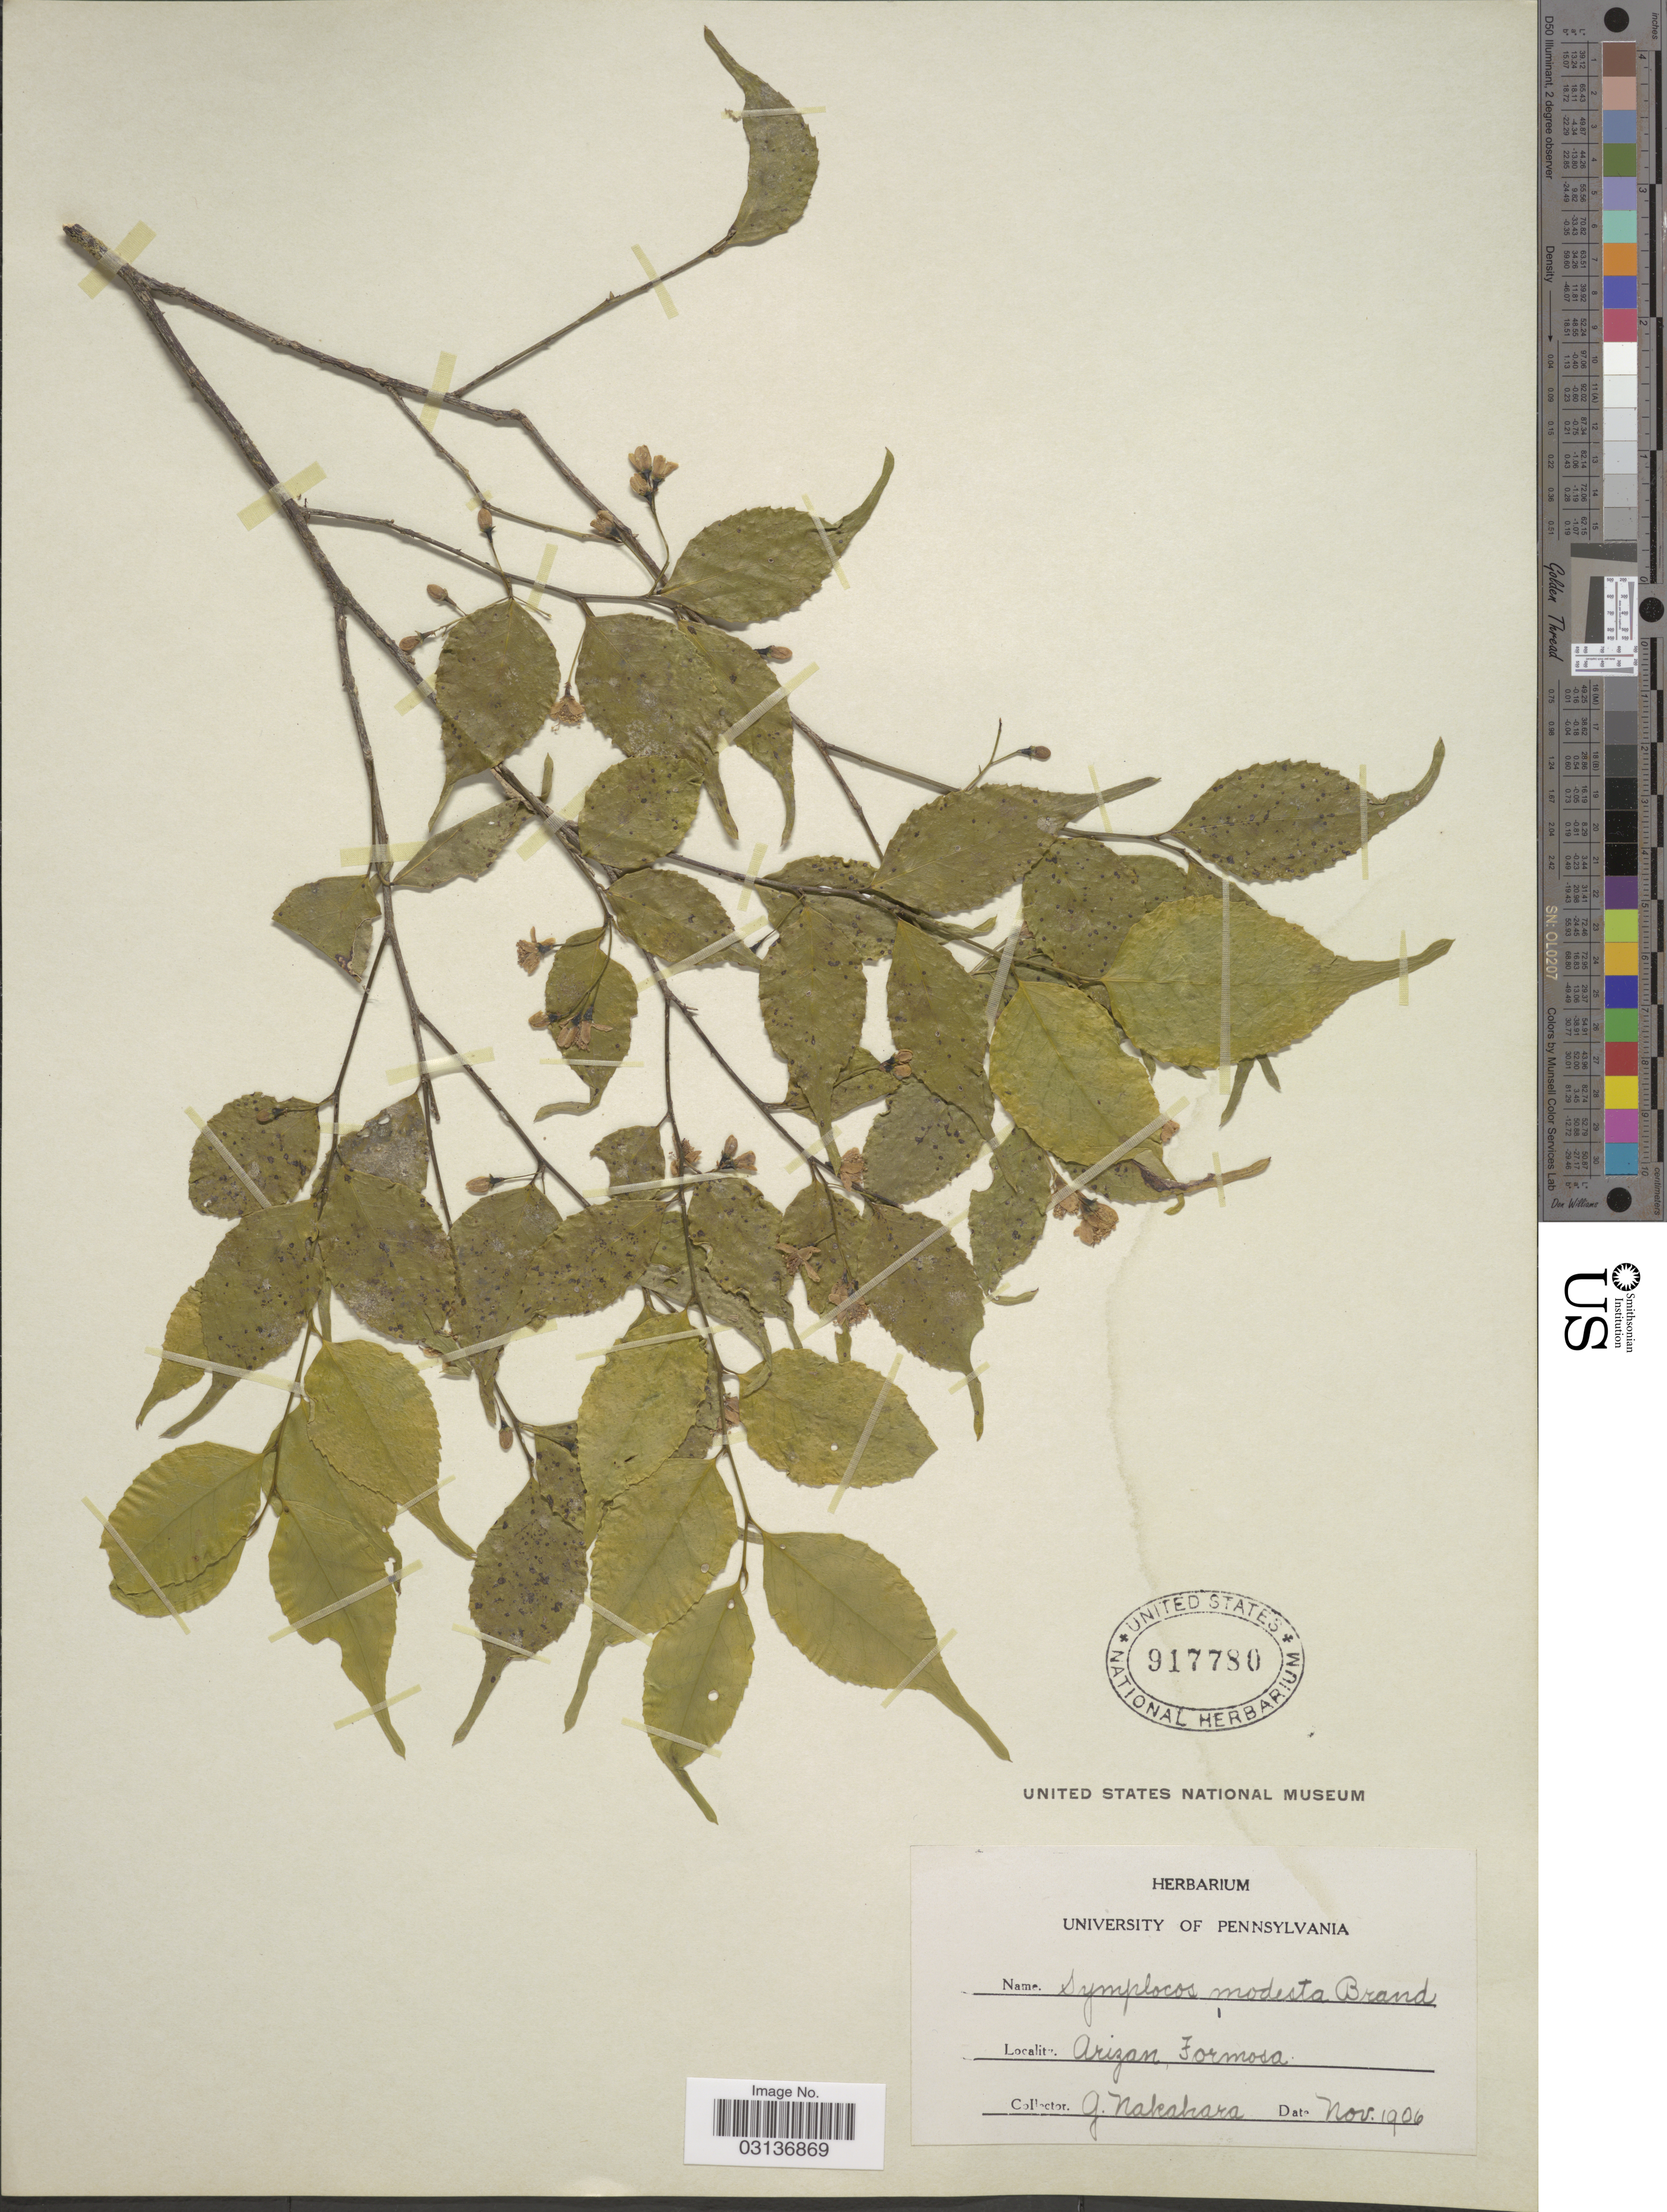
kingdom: Plantae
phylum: Tracheophyta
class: Magnoliopsida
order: Ericales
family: Symplocaceae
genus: Symplocos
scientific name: Symplocos modesta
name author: Brand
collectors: G. Nakahara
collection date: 1906-11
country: Taiwan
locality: Arisan, Formosa.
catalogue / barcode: US 917780